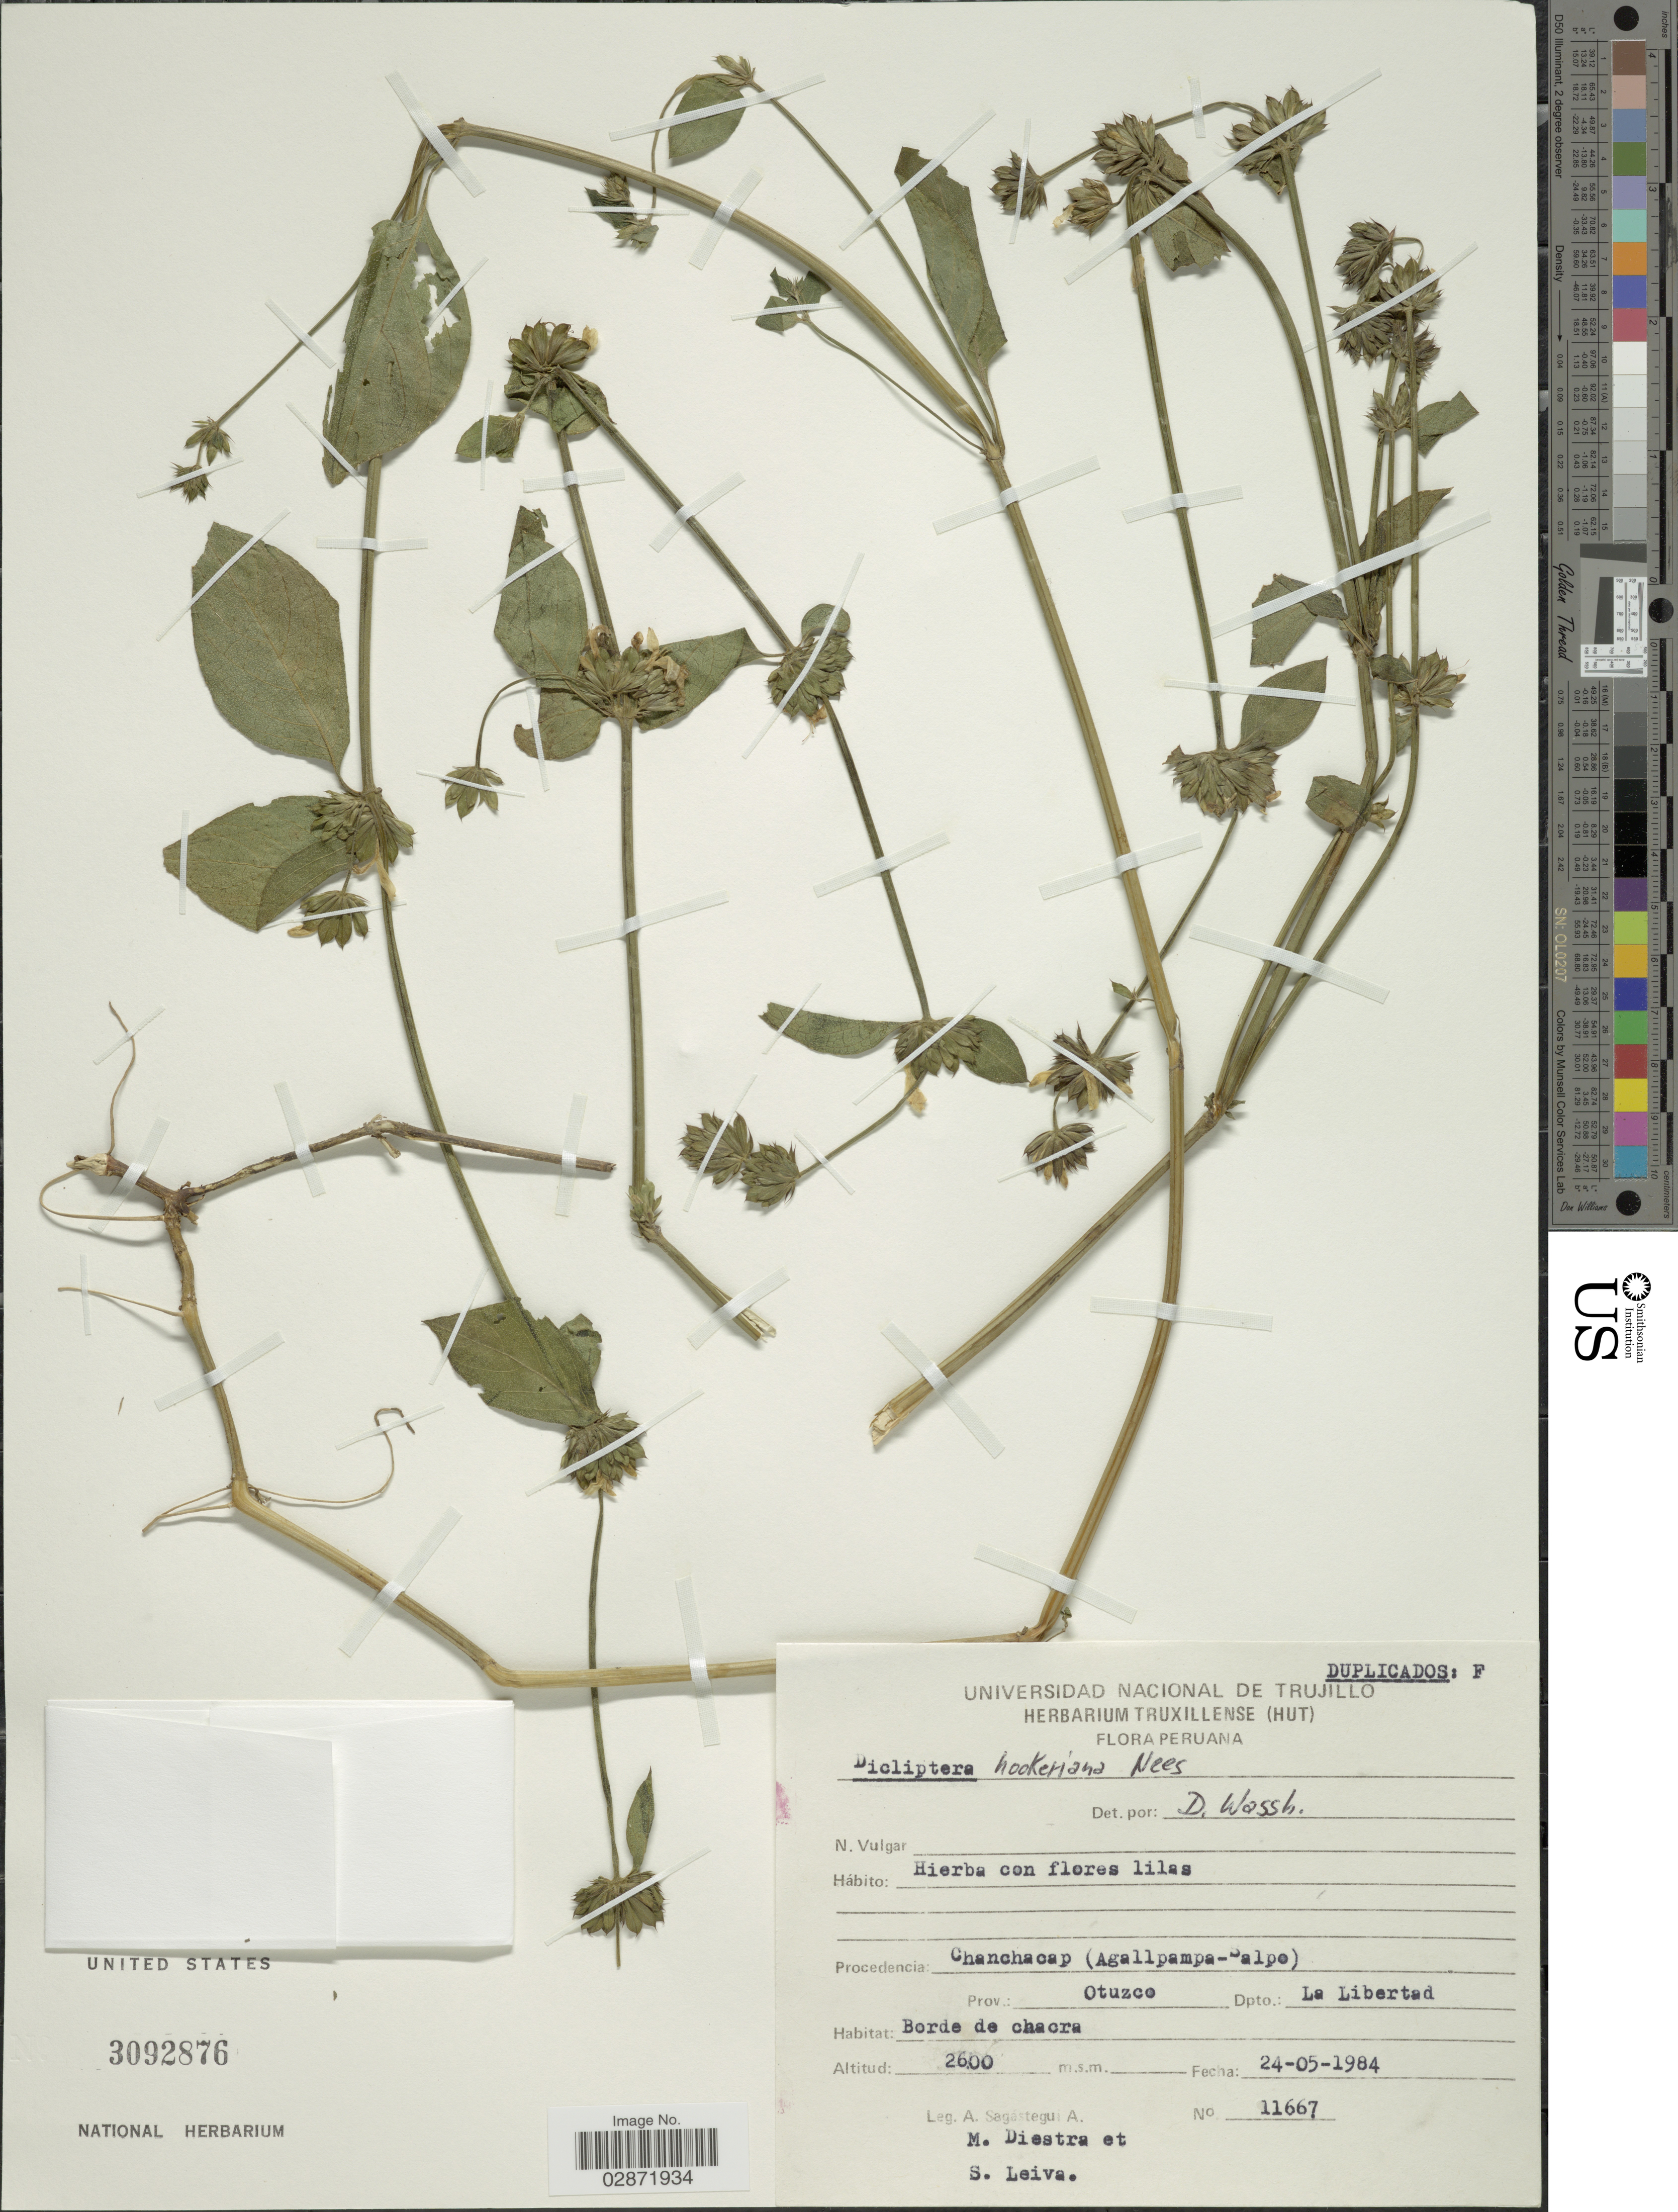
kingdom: Plantae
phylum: Tracheophyta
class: Magnoliopsida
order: Lamiales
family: Acanthaceae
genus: Dicliptera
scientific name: Dicliptera hookeriana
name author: Nees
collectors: A. Sagástegui A., M. Diestra & S. Leiva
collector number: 11667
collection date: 1984-05-24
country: Peru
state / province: La Libertad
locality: Procedencia Chanchacap (Agallpampa-Salpo) Prov.: Otuzco, Dpto.: La Libertad.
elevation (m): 2600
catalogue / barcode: US 3092876